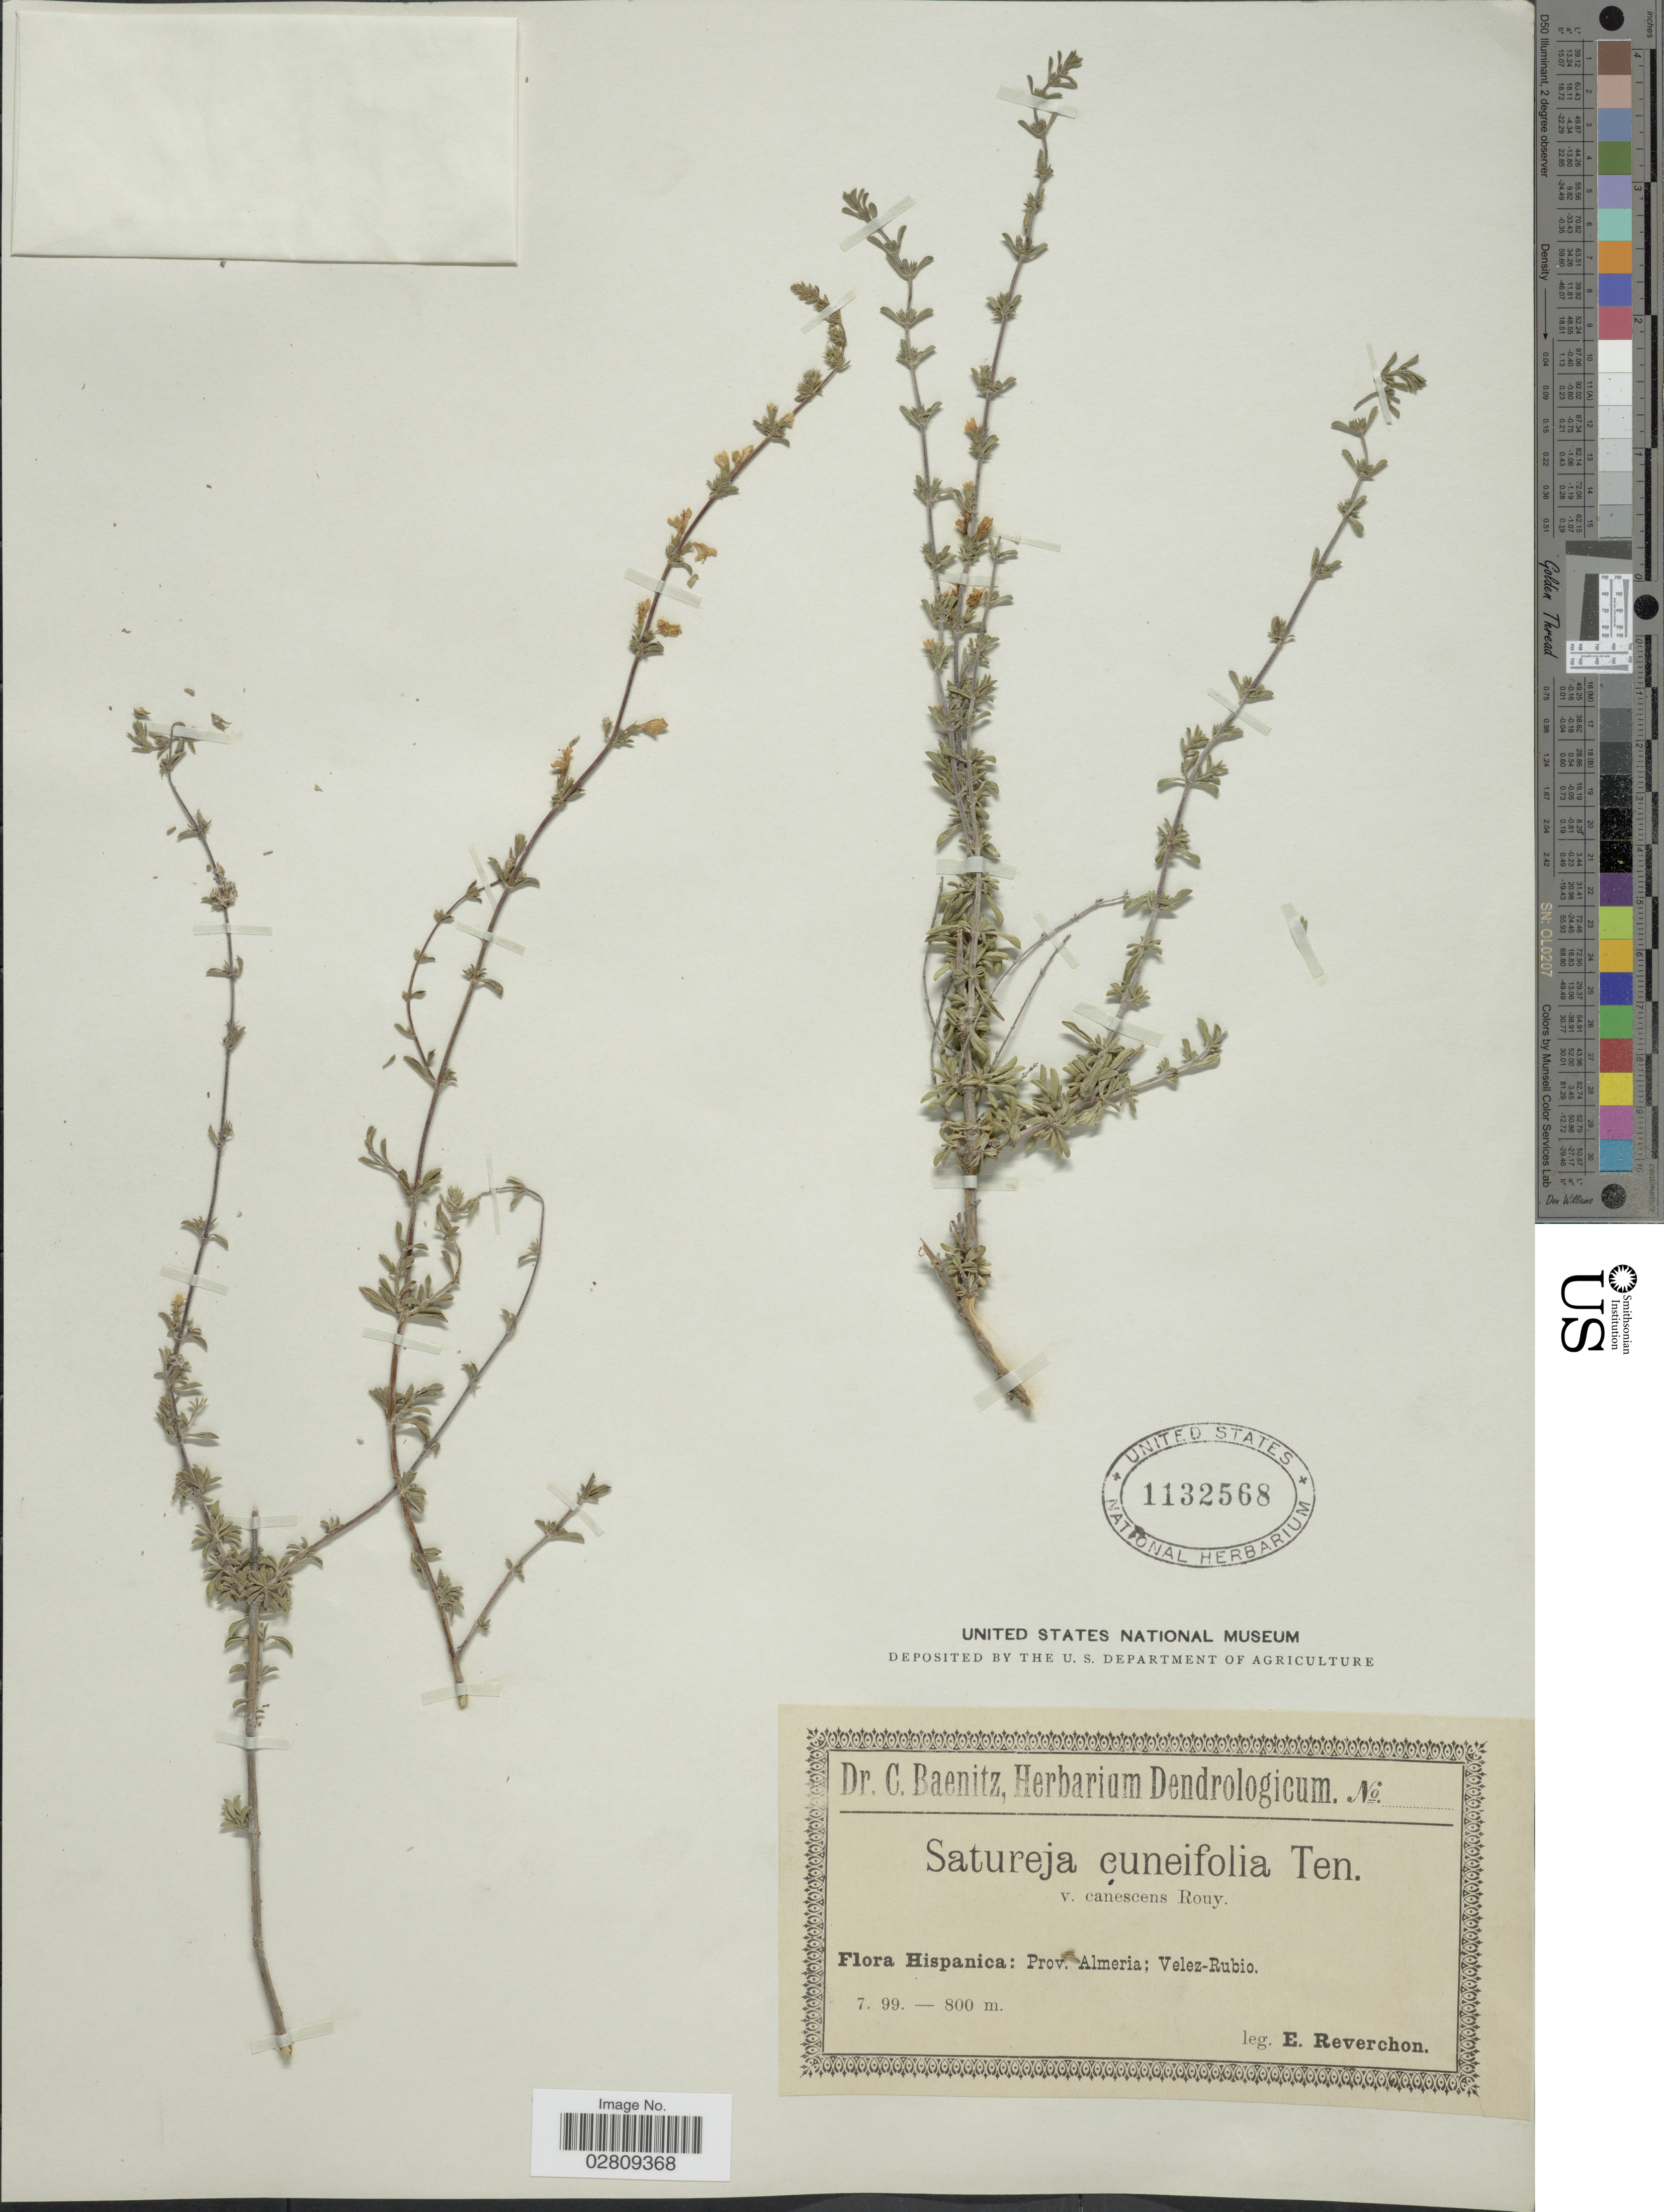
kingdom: Plantae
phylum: Tracheophyta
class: Magnoliopsida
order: Lamiales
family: Lamiaceae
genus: Satureja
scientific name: Satureja cuneifolia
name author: Ten.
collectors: E. Reverchon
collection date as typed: Transcribed d/m/y: /7/99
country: Spain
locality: Hispanica: Prov. Almeria; Velez-Rubio.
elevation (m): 800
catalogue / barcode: US 1132568